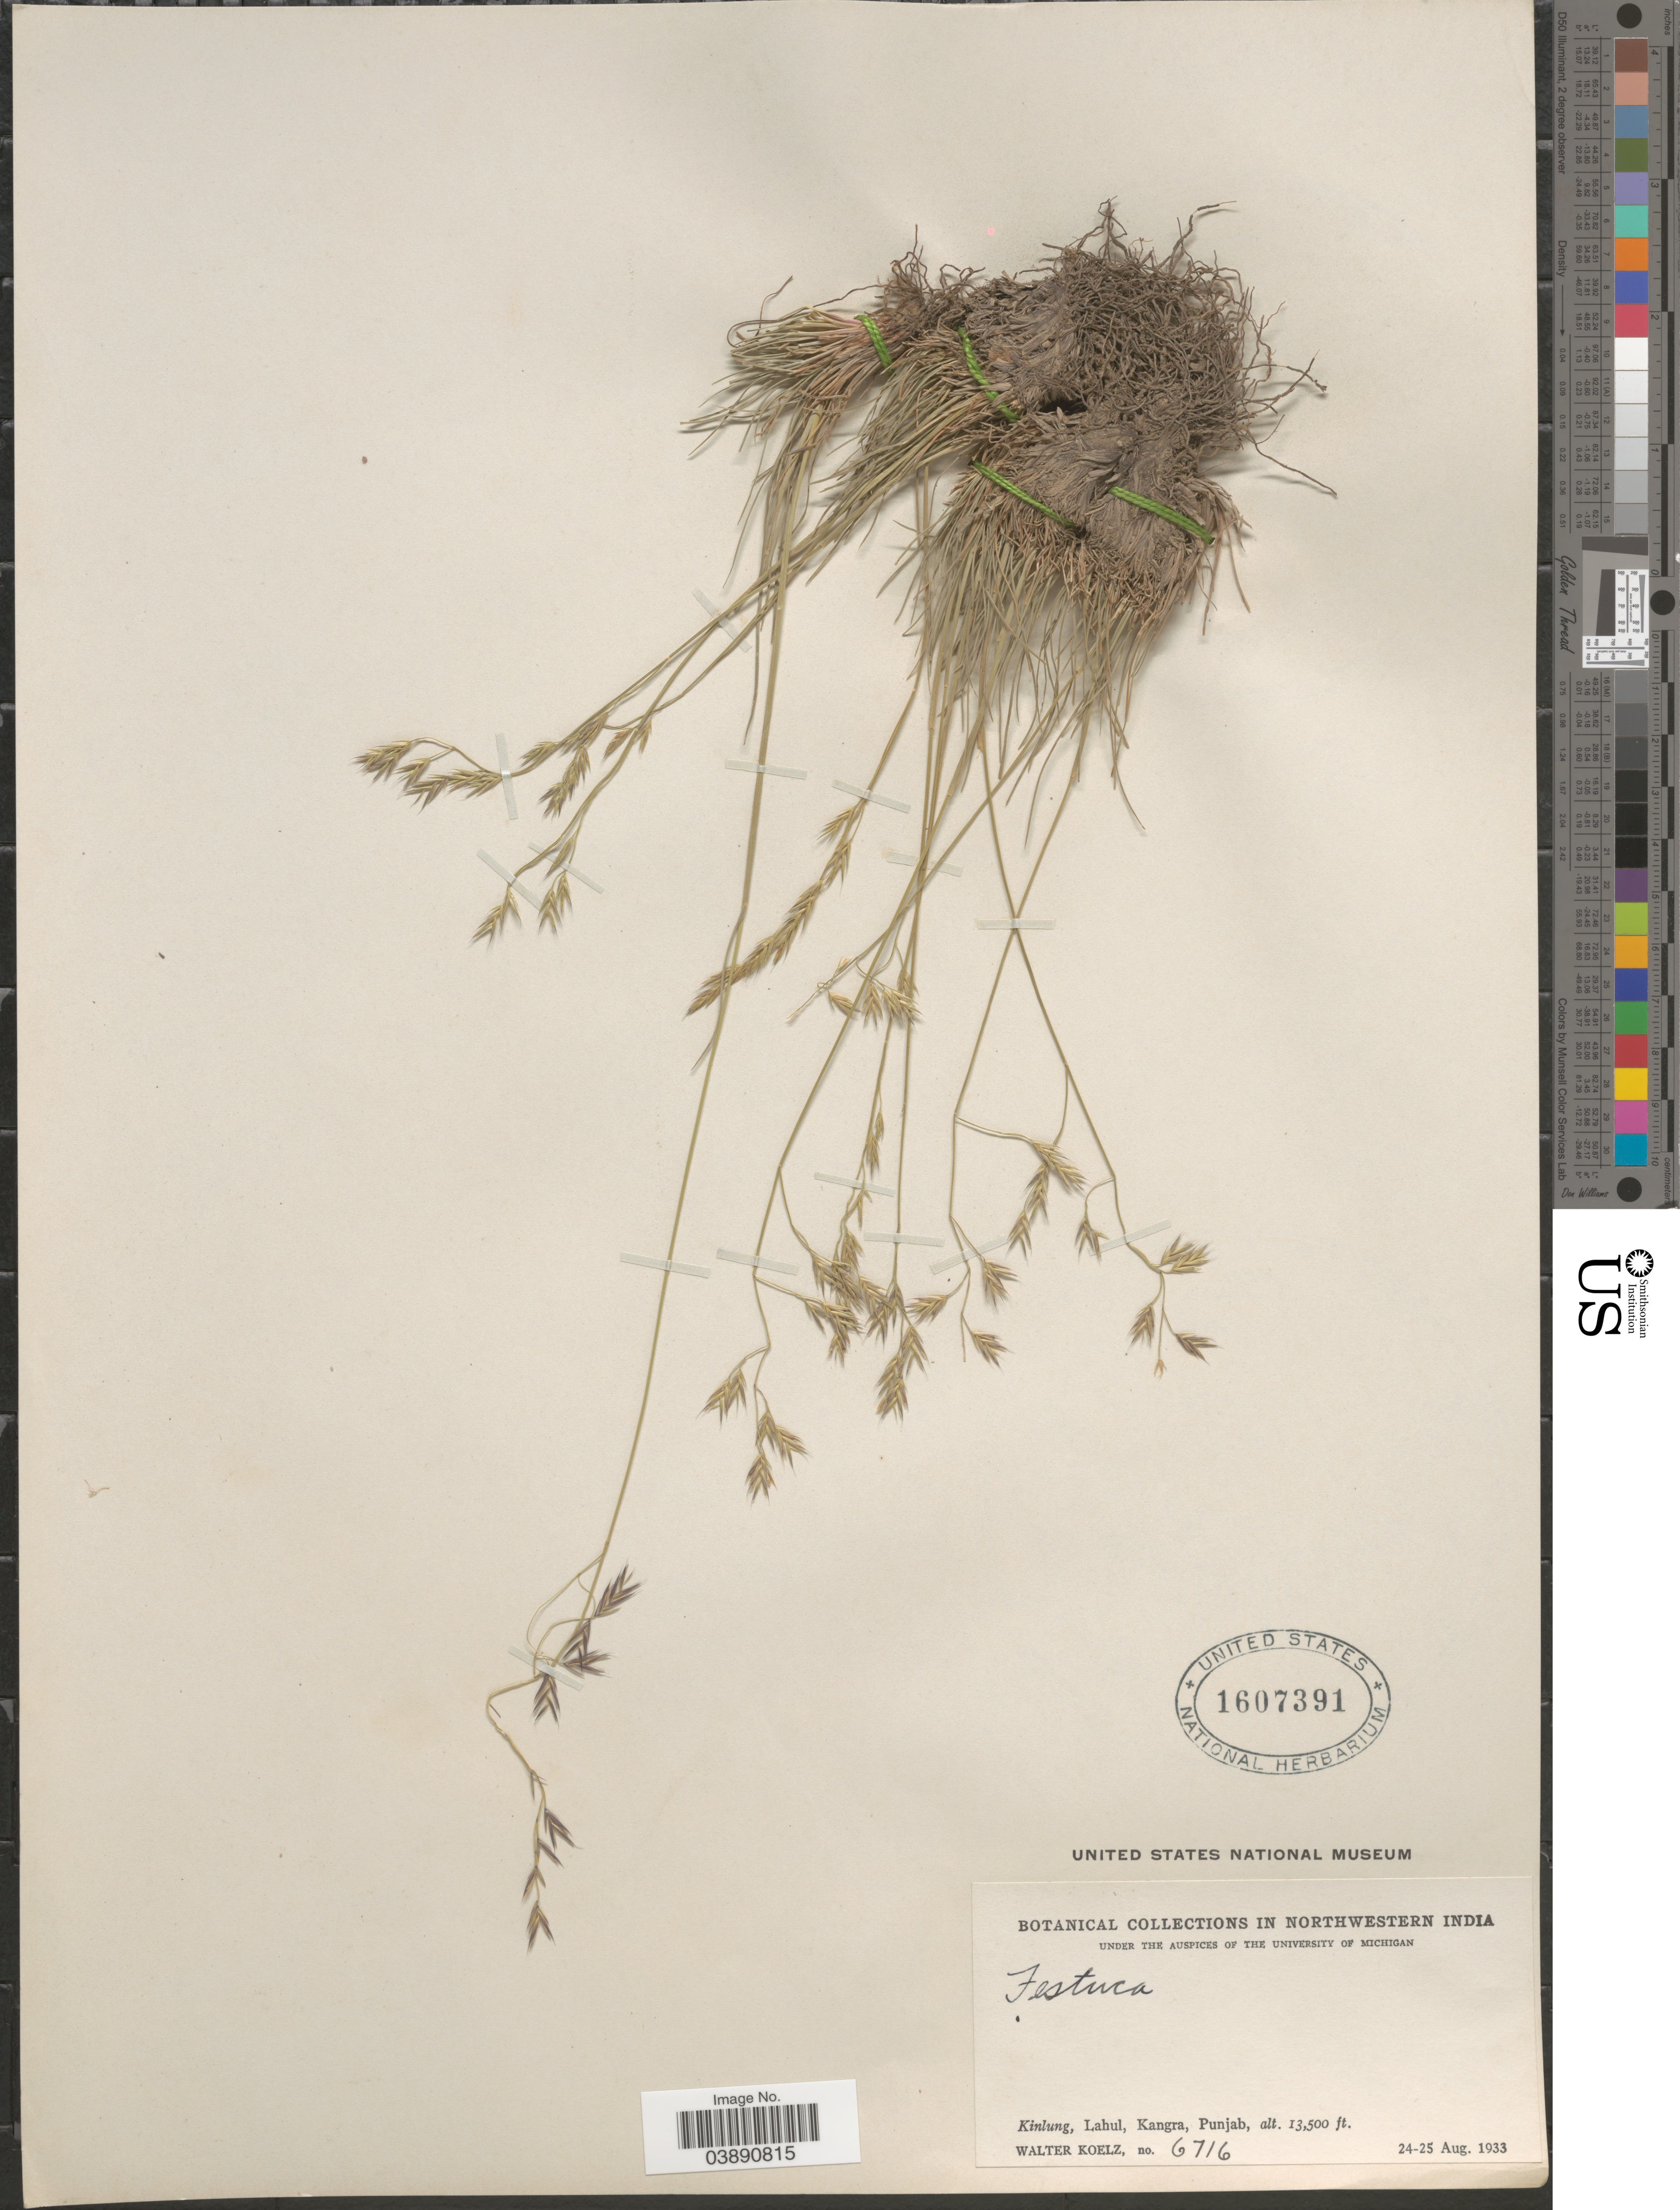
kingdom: Plantae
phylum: Tracheophyta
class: Liliopsida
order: Poales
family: Poaceae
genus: Festuca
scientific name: Festuca cumminsii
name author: Stapf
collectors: W. N. Koelz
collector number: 6716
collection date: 1933-08-24/1933-08-25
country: India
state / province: Punjab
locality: Northwestern India. Kinlung, Lahul, Kangra, Punjab.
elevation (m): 4115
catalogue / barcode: US 1607391